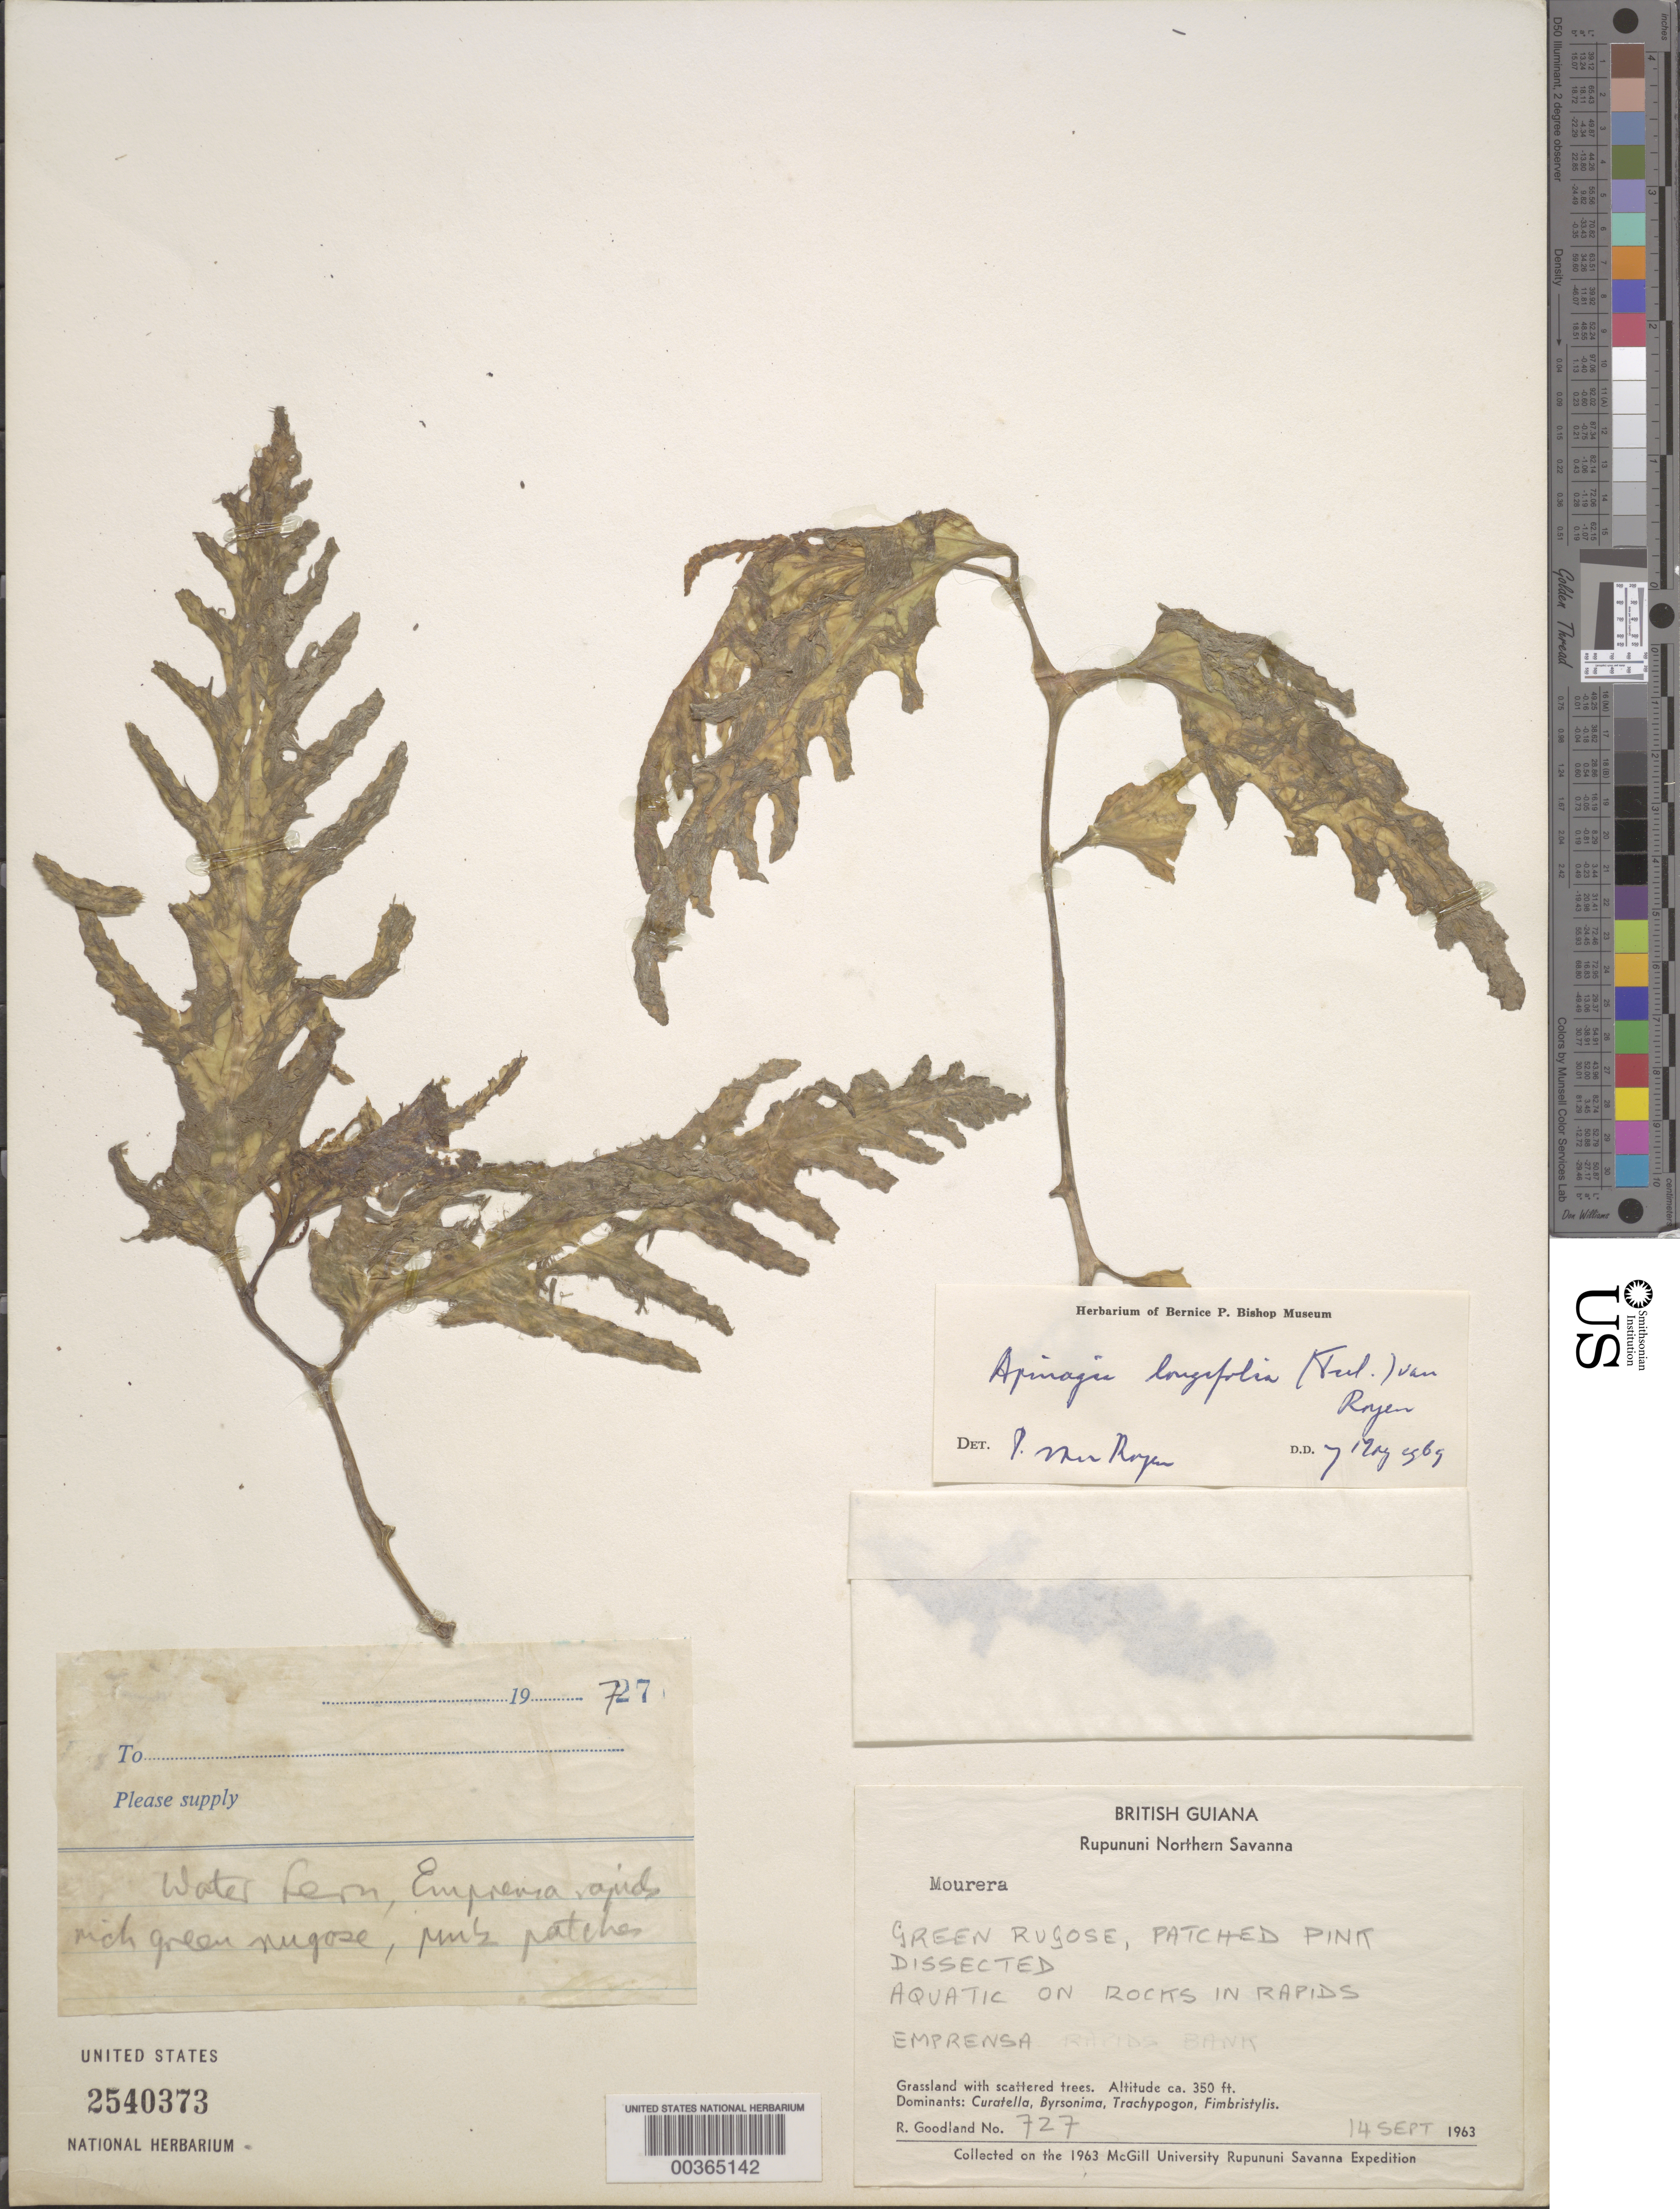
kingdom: Plantae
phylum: Tracheophyta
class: Magnoliopsida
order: Malpighiales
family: Podostemaceae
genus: Apinagia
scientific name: Apinagia longifolia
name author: (Tul.) P. Royen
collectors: R. Goodland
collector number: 727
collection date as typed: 14 Sep 1963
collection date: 1963-09-14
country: Guyana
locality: Emprensa rapids, rupununi northern savanna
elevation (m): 350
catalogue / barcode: US 2540373